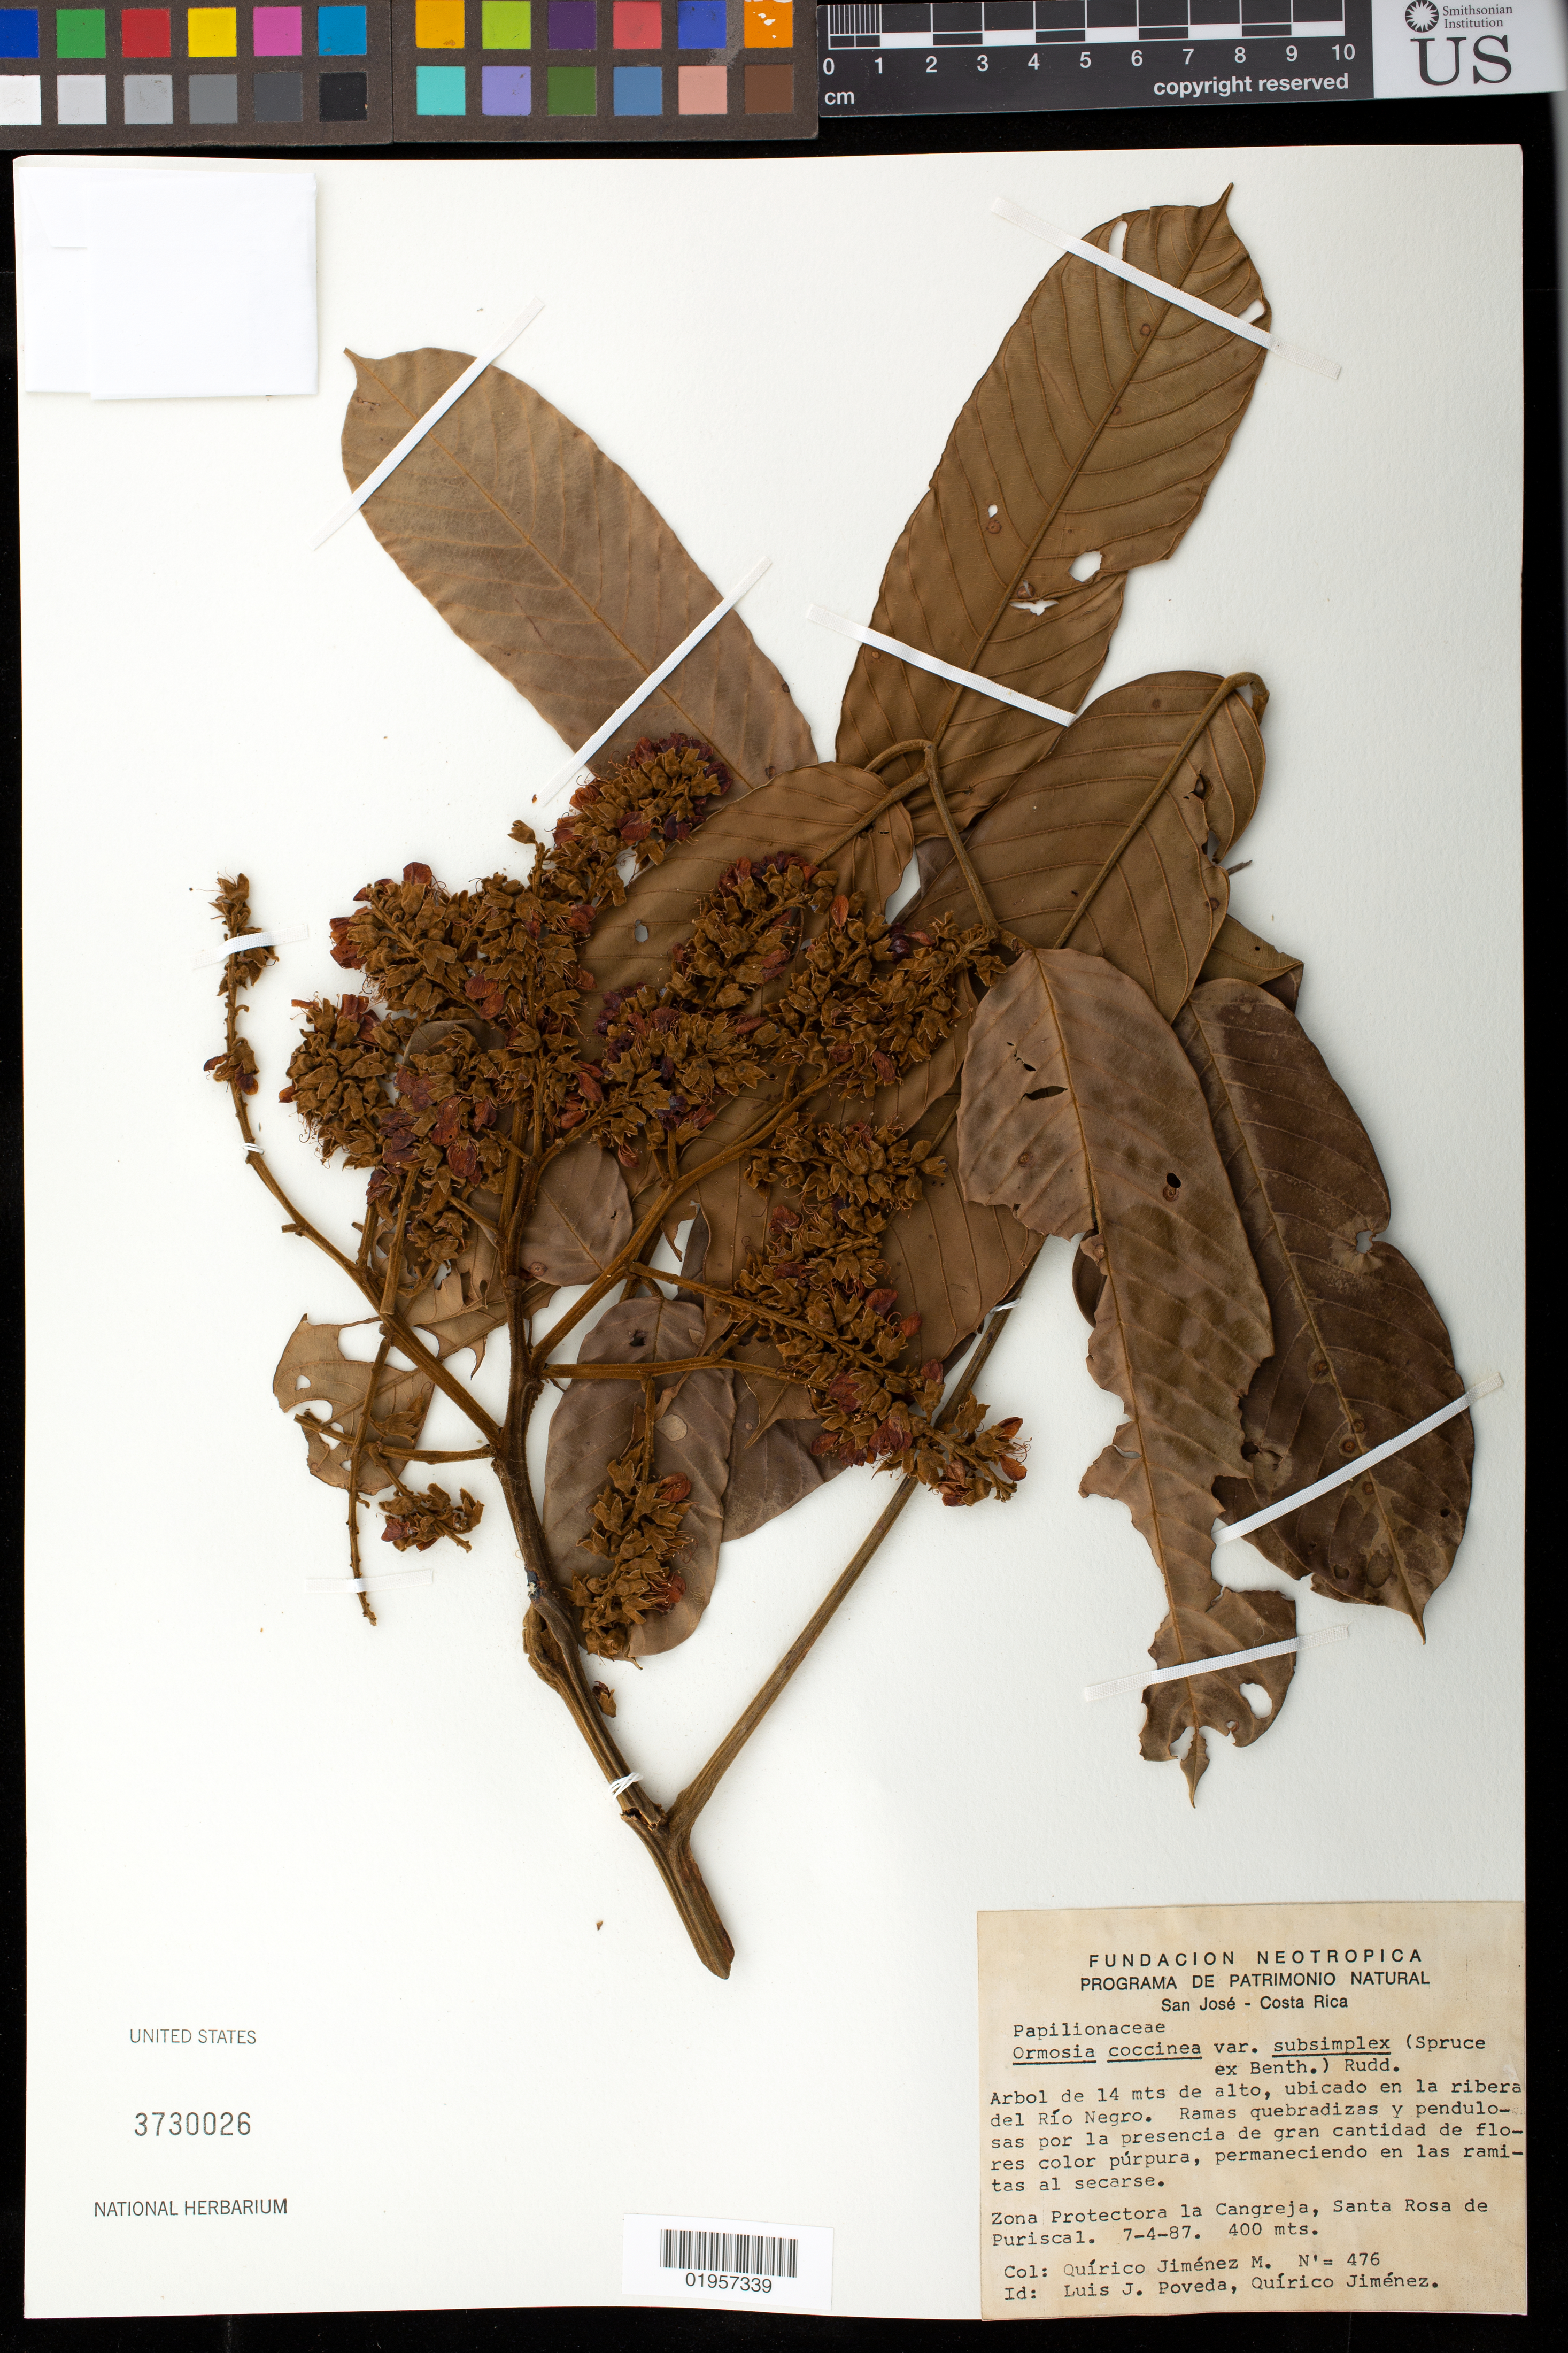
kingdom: Plantae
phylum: Tracheophyta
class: Magnoliopsida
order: Fabales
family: Fabaceae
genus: Ormosia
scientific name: Ormosia coccinea var. subsimplex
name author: (Spruce ex Benth.) Rudd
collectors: Q. Jimenez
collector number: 476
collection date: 1987-04-07 or 1987-07-04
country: Costa Rica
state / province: San José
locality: Zona Protectora la Cangreja, Santa Rosa de Puriscal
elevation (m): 400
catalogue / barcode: US 3730026